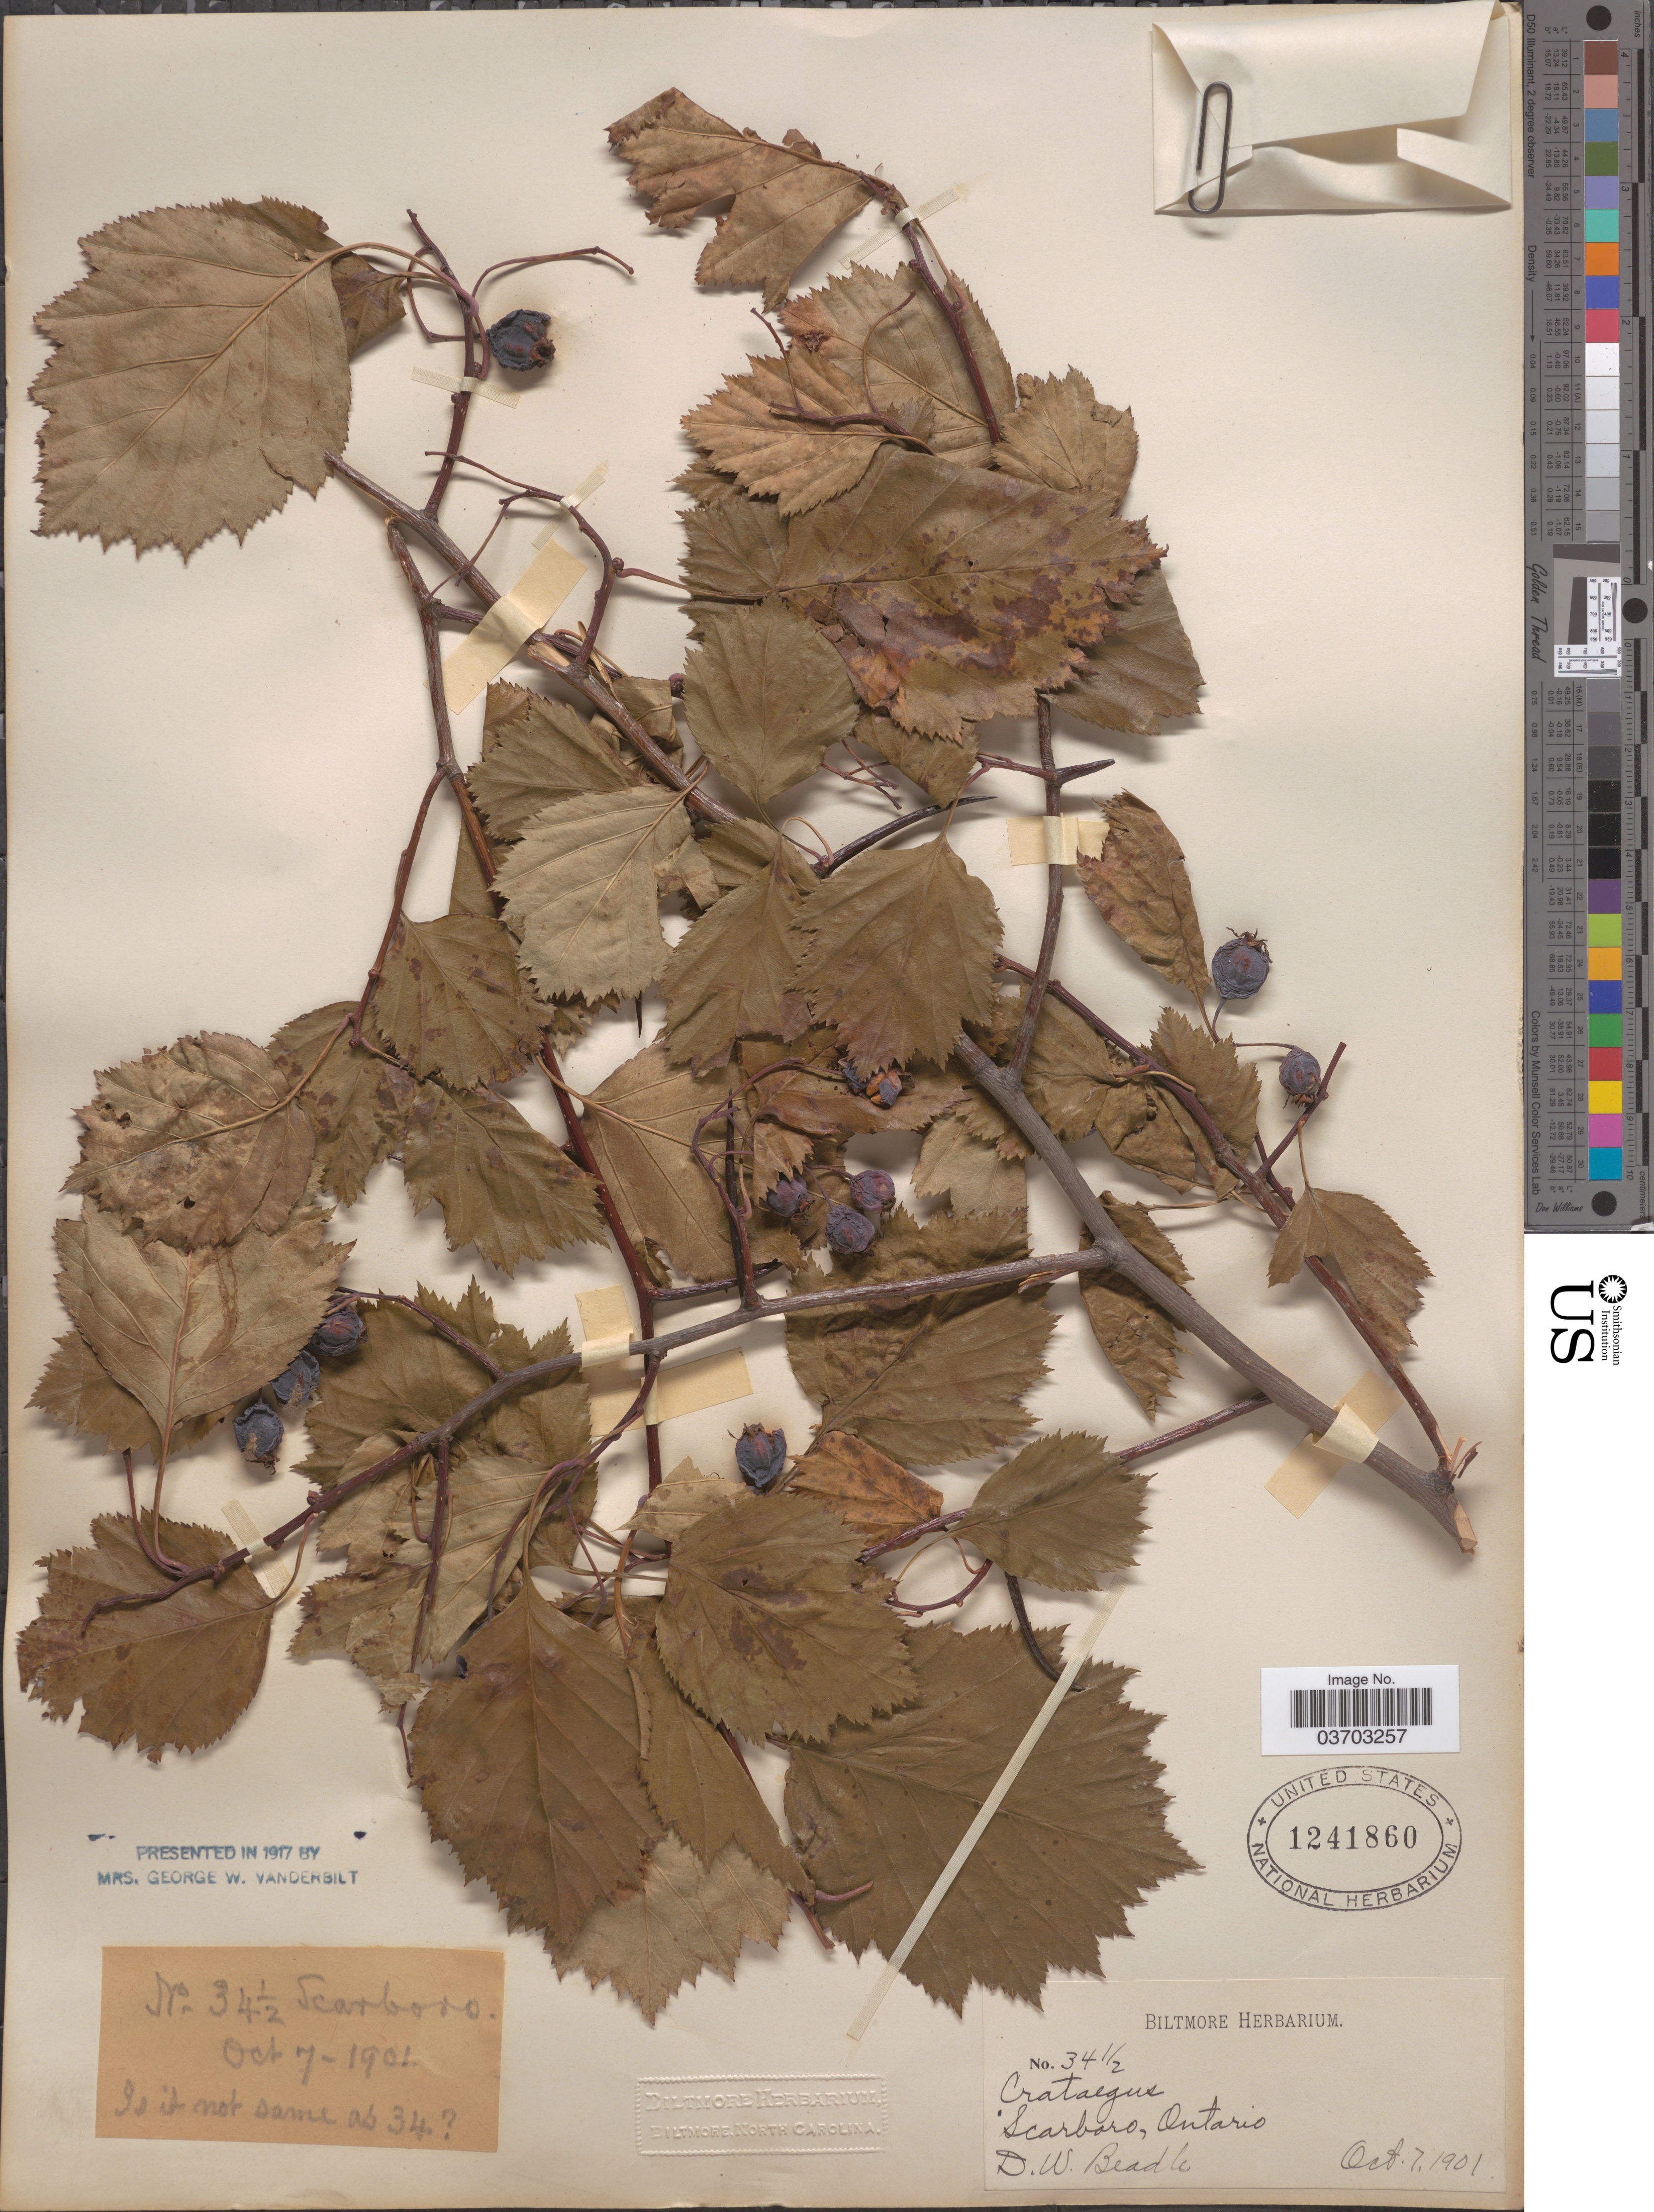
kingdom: Plantae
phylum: Tracheophyta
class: Magnoliopsida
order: Rosales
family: Rosaceae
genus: Crataegus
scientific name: Crataegus sp.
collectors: D. Beadle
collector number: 34½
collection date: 1901-10-07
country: Canada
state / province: Ontario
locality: Scarboro.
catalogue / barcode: US 1241860